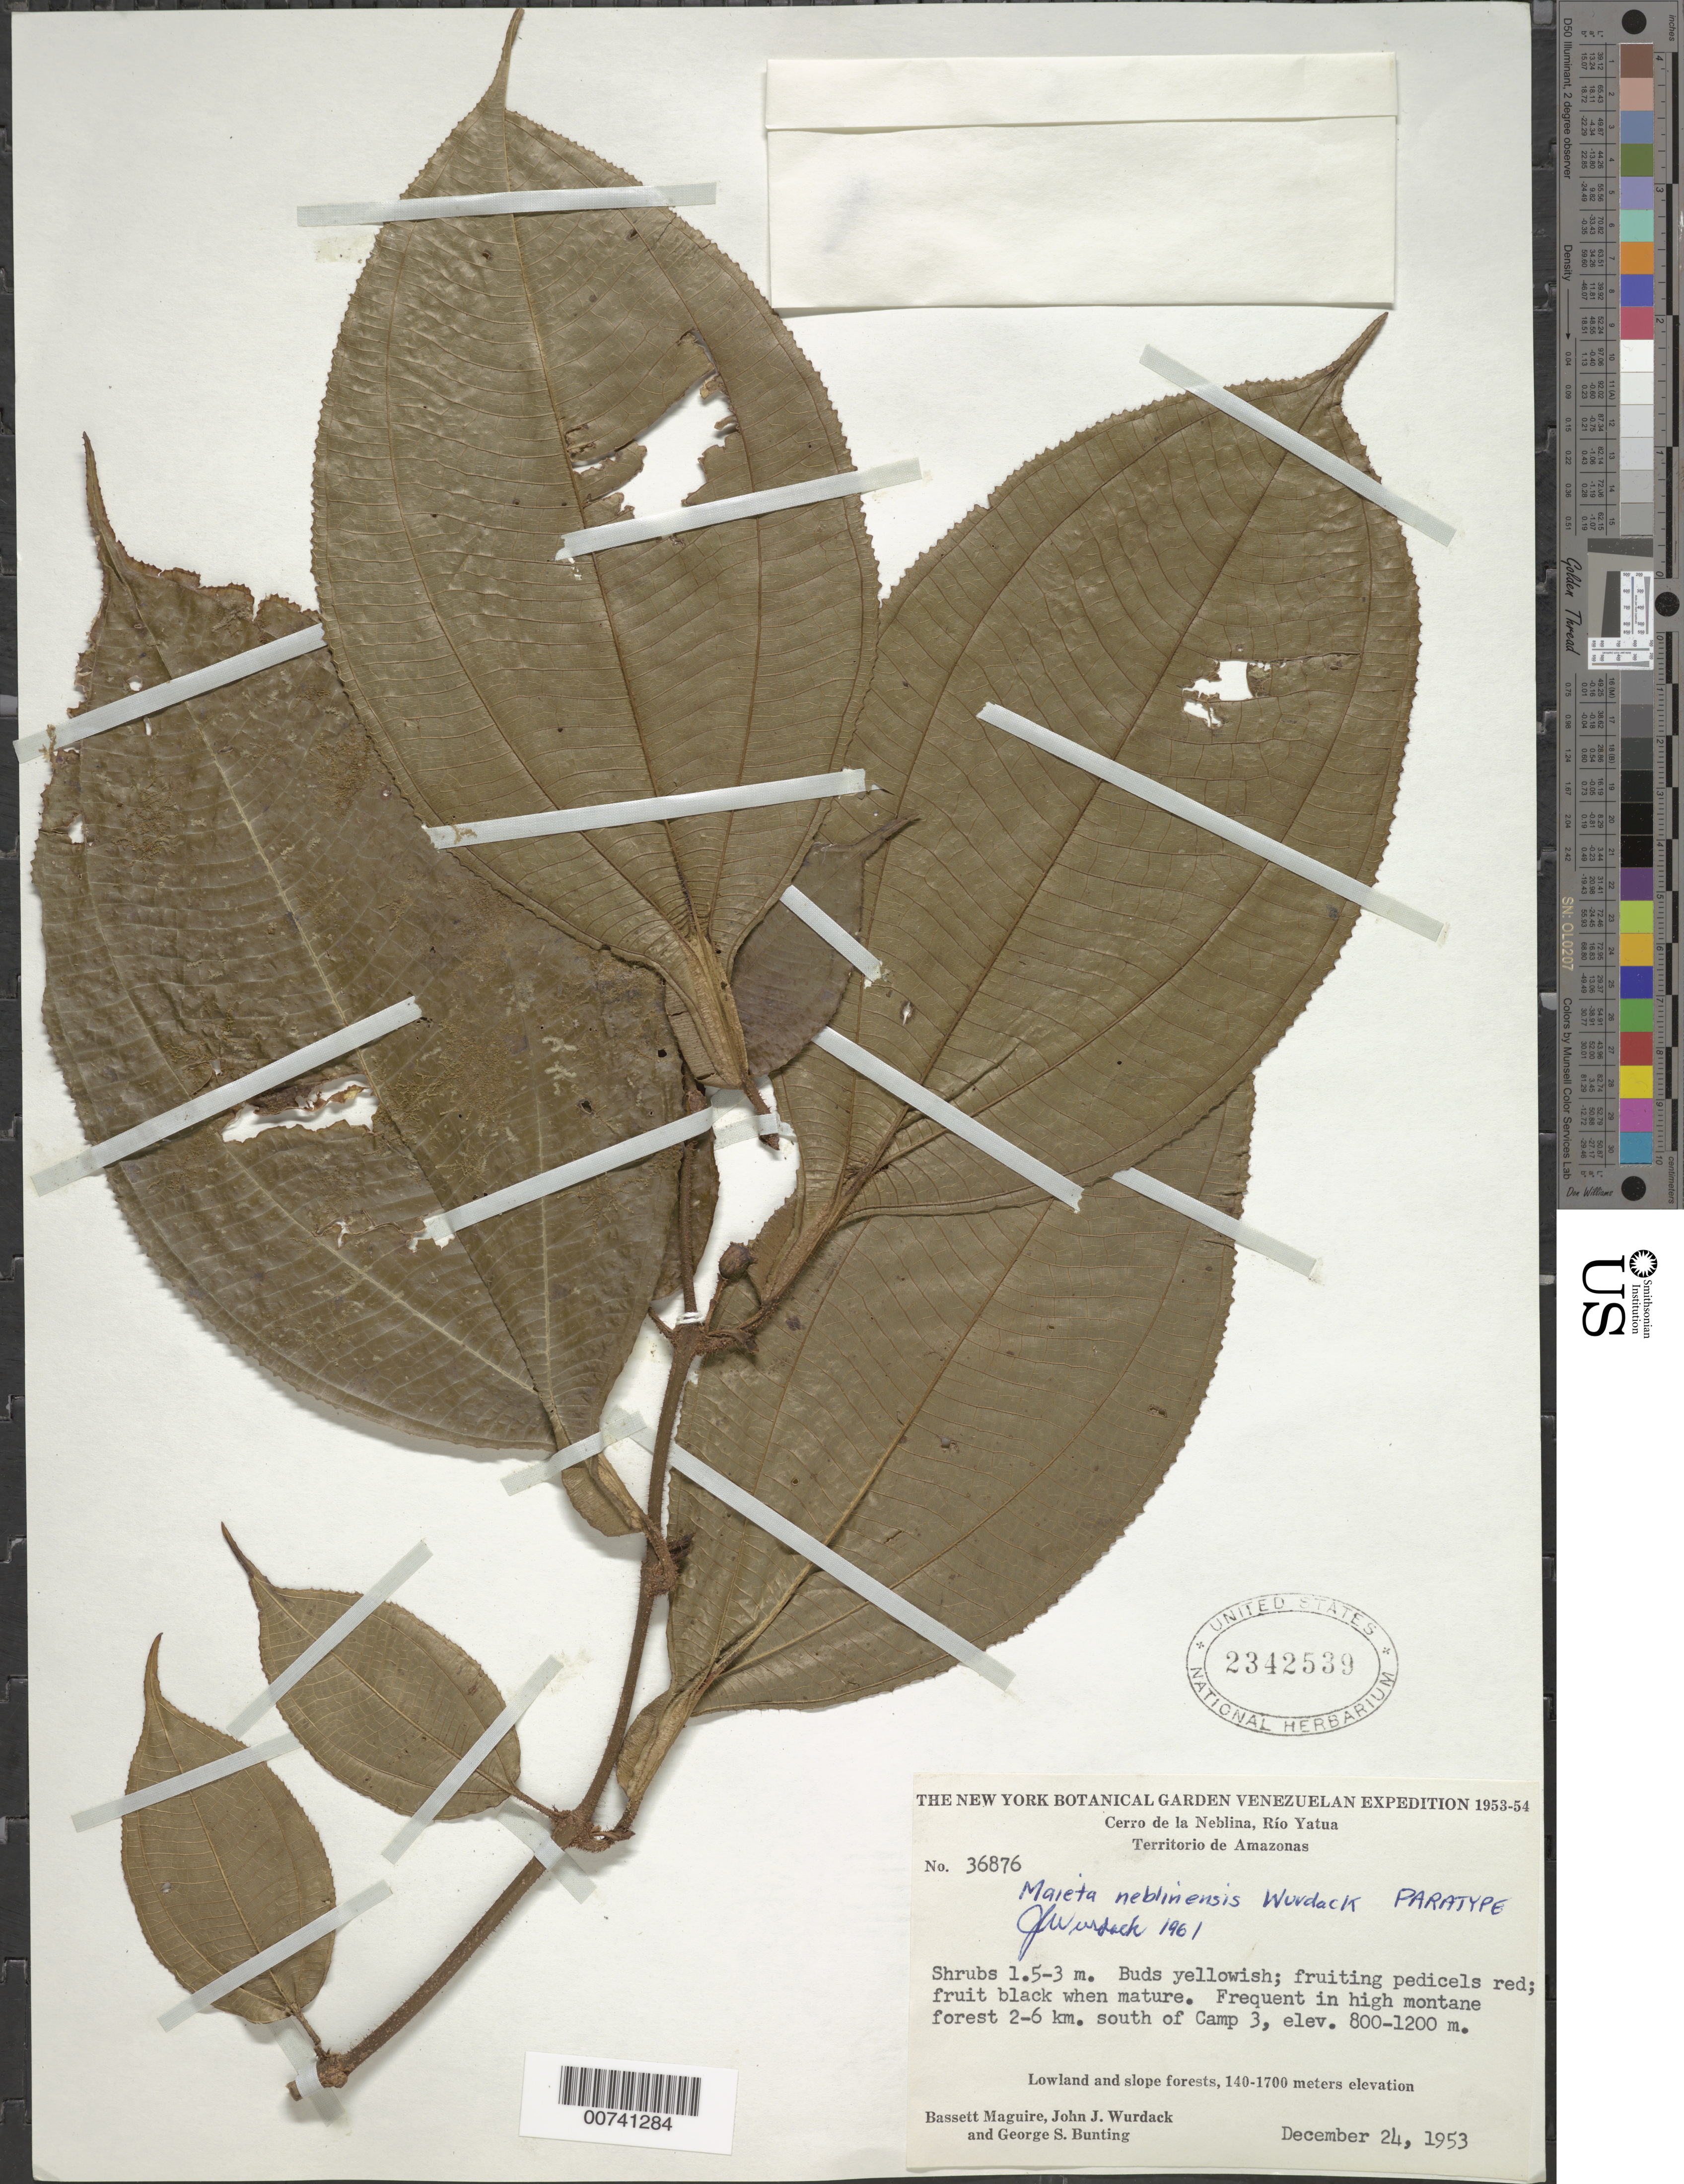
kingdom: Plantae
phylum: Tracheophyta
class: Magnoliopsida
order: Myrtales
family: Melastomataceae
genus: Miconia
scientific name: Miconia alatiflora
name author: Michelang.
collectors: B. Maguire, J. J. Wurdack & G. S. Bunting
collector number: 36876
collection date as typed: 24-Dec-53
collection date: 1953-12-24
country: Venezuela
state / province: Amazonas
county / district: Río Negro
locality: Cerro de la Neblina, Río Yatua, S of Camp 3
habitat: High montane forest; lowland and slope forests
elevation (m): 800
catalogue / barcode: US 2342539